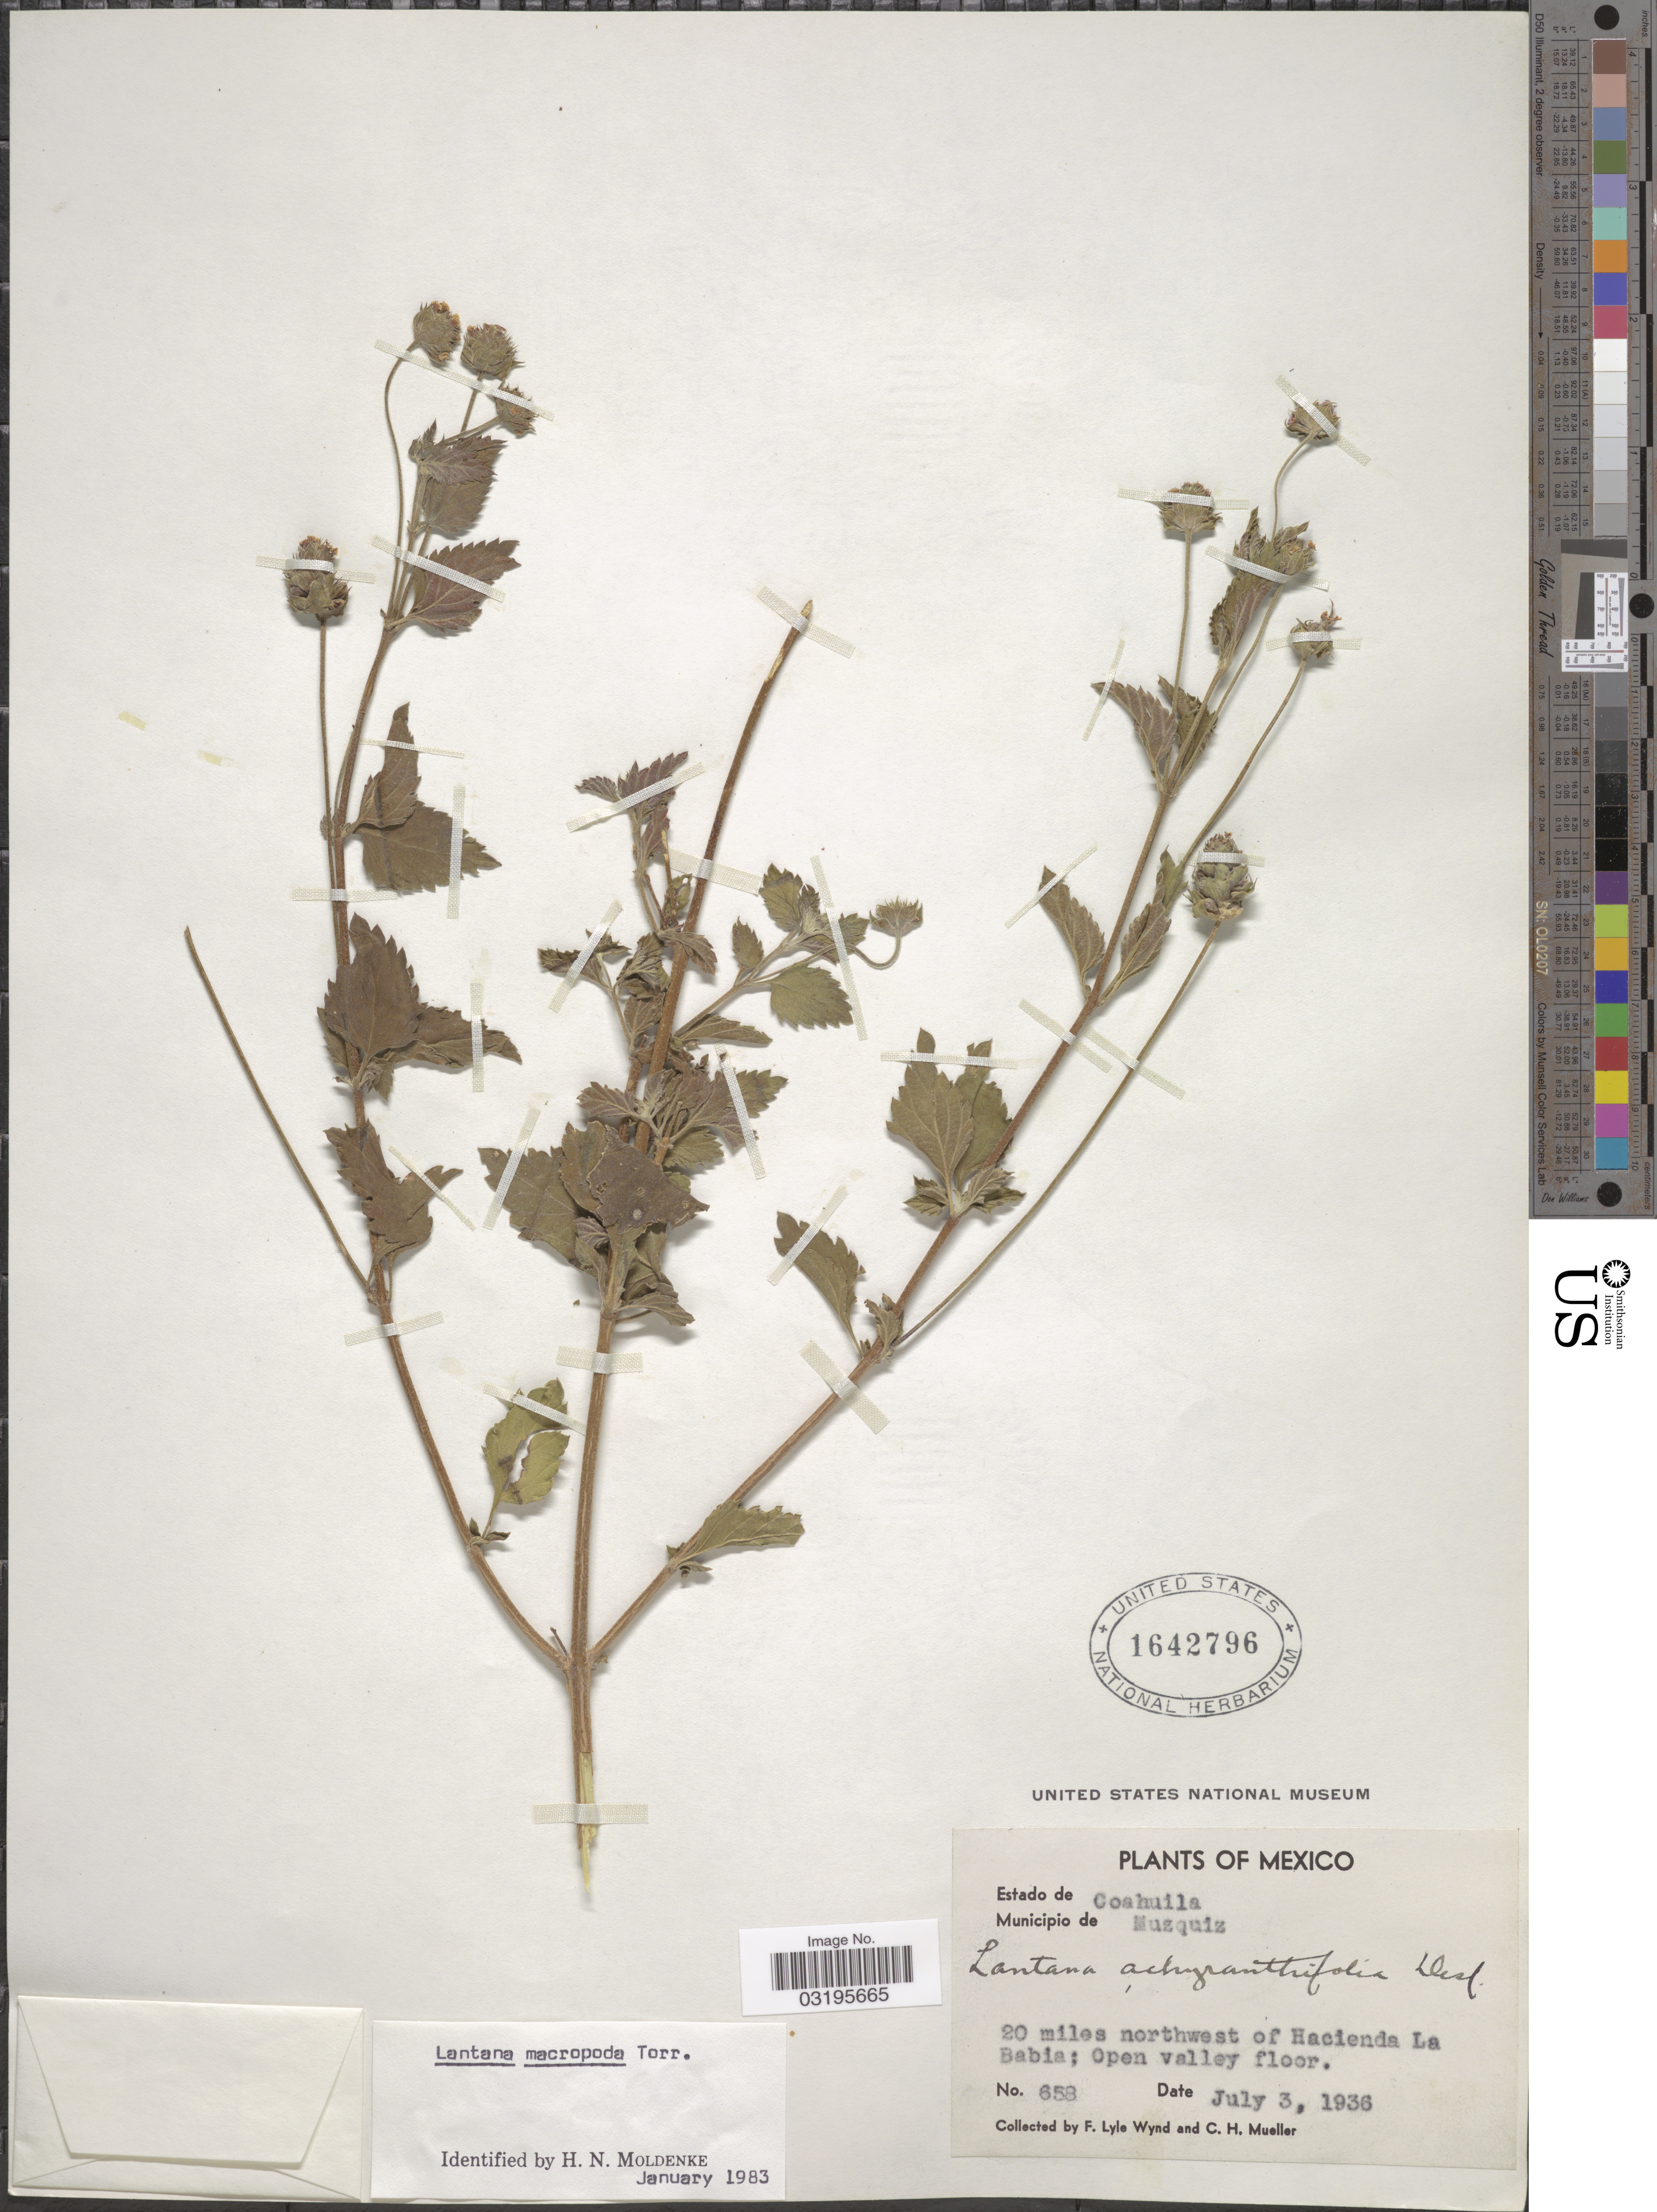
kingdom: Plantae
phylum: Tracheophyta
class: Magnoliopsida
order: Lamiales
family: Verbenaceae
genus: Lantana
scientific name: Lantana macropoda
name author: Torr.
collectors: F. L. Wynd & C. H. Mueller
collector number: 658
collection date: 1936-07-03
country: Mexico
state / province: Coahuila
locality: Municipio de Muzquiz, 20 miles northwest of Hacienda La Babia.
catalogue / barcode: US 1642796